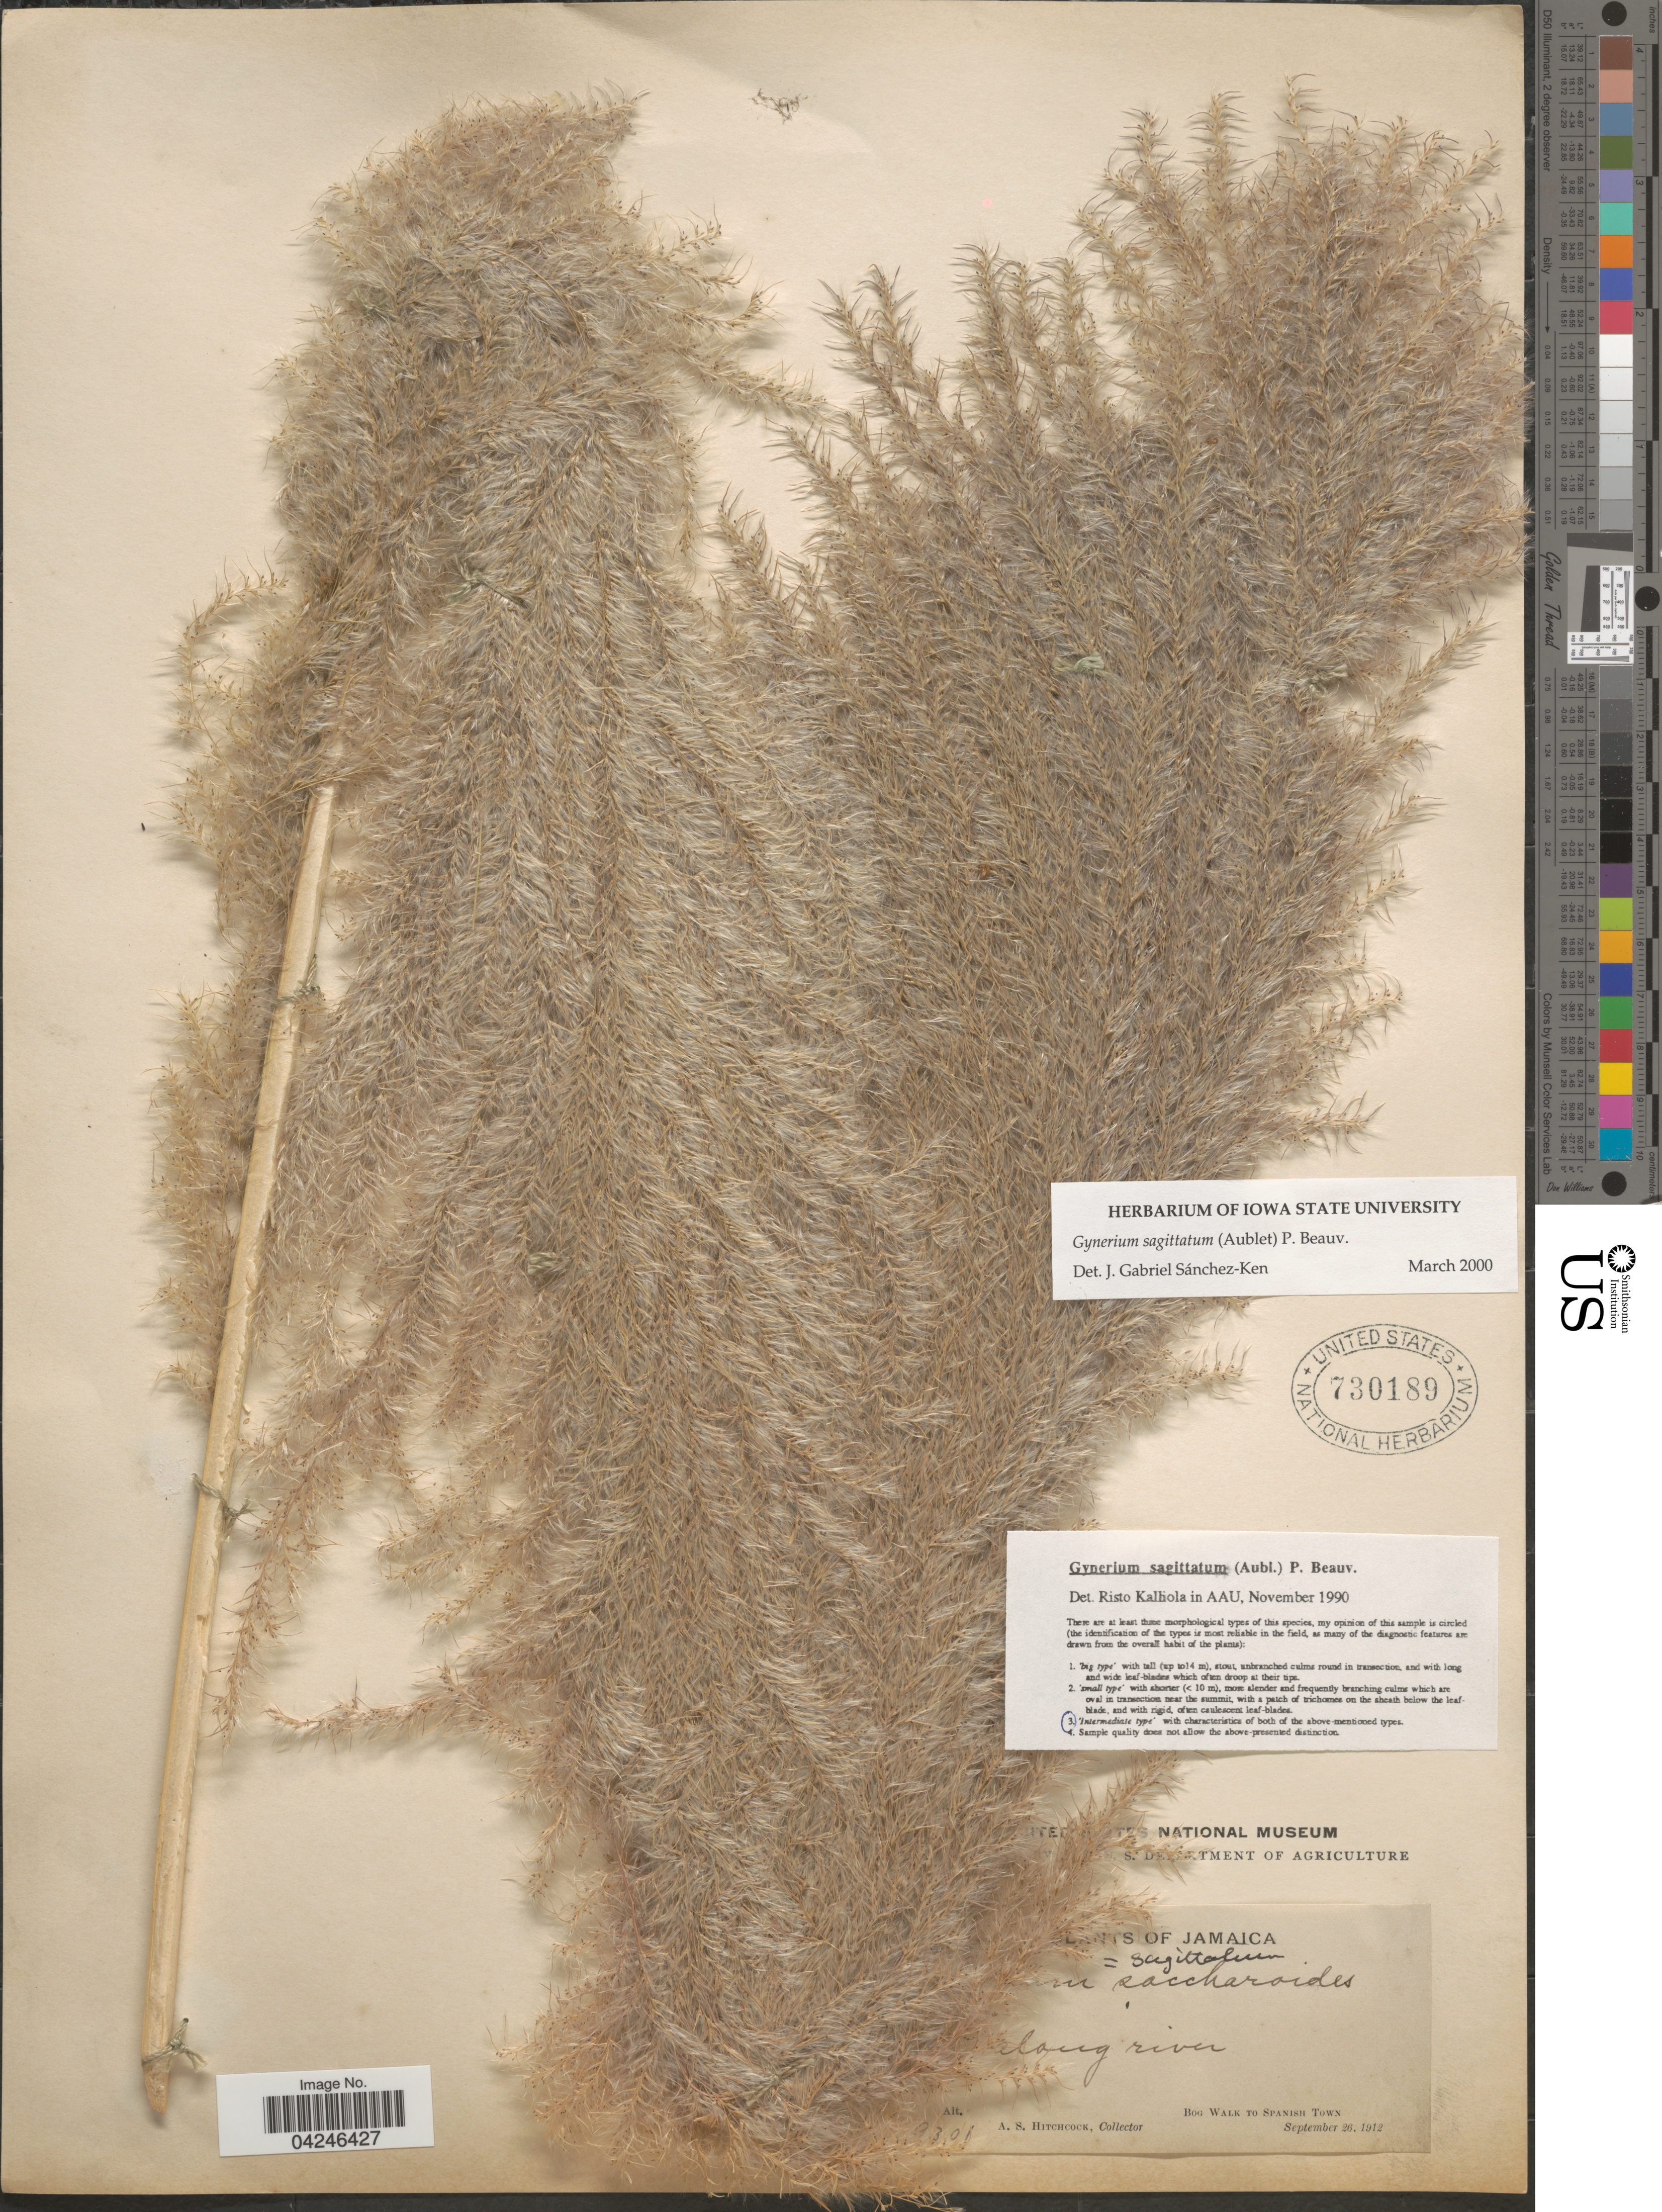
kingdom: Plantae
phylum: Tracheophyta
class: Liliopsida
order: Poales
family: Poaceae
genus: Gynerium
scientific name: Gynerium sagittatum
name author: (Aubl.) P. Beauv.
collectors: A. S. Hitchcock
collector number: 9308*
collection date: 1912-09-26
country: Jamaica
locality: Bog Walk to Spanish Town.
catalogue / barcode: US 730189